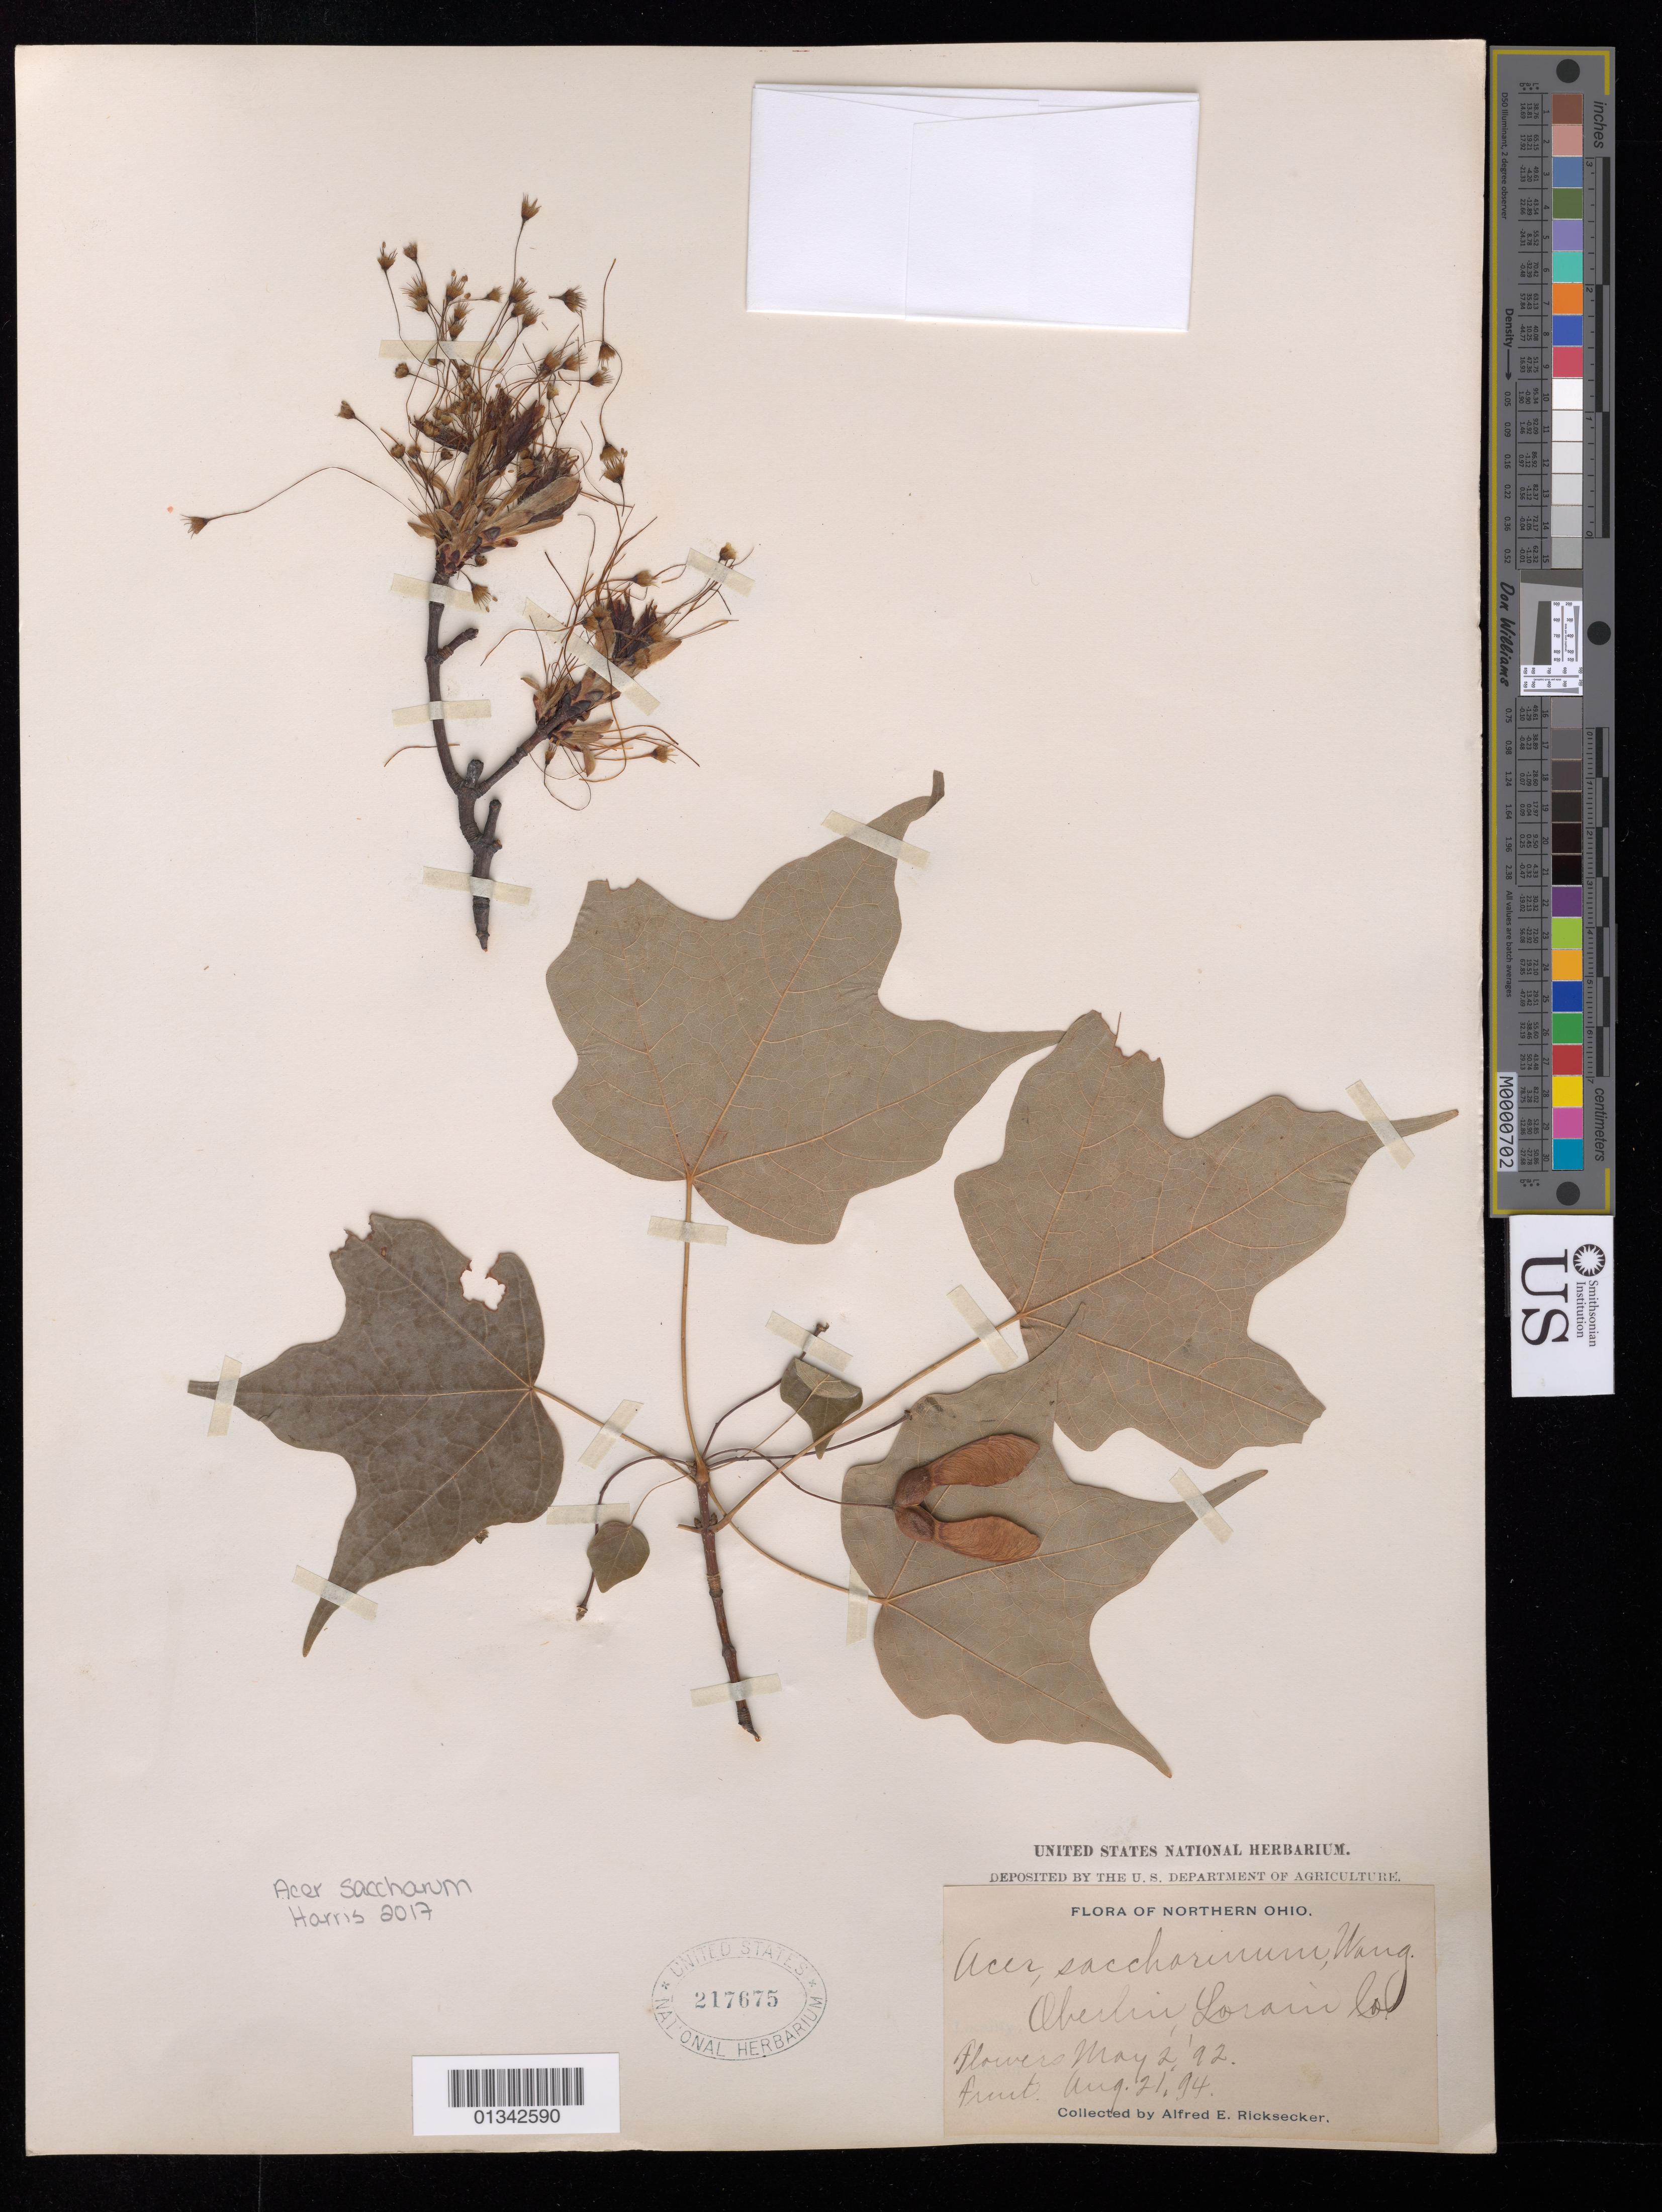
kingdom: Plantae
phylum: Tracheophyta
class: Magnoliopsida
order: Sapindales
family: Sapindaceae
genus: Acer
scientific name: Acer saccharinum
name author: L.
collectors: A. E. Ricksecker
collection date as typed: flowers May 2, '92; fruit Aug 21, '94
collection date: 1892-05-02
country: United States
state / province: Ohio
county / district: Lorain County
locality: Oberlin, Lorain Co.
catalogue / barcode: US 217675